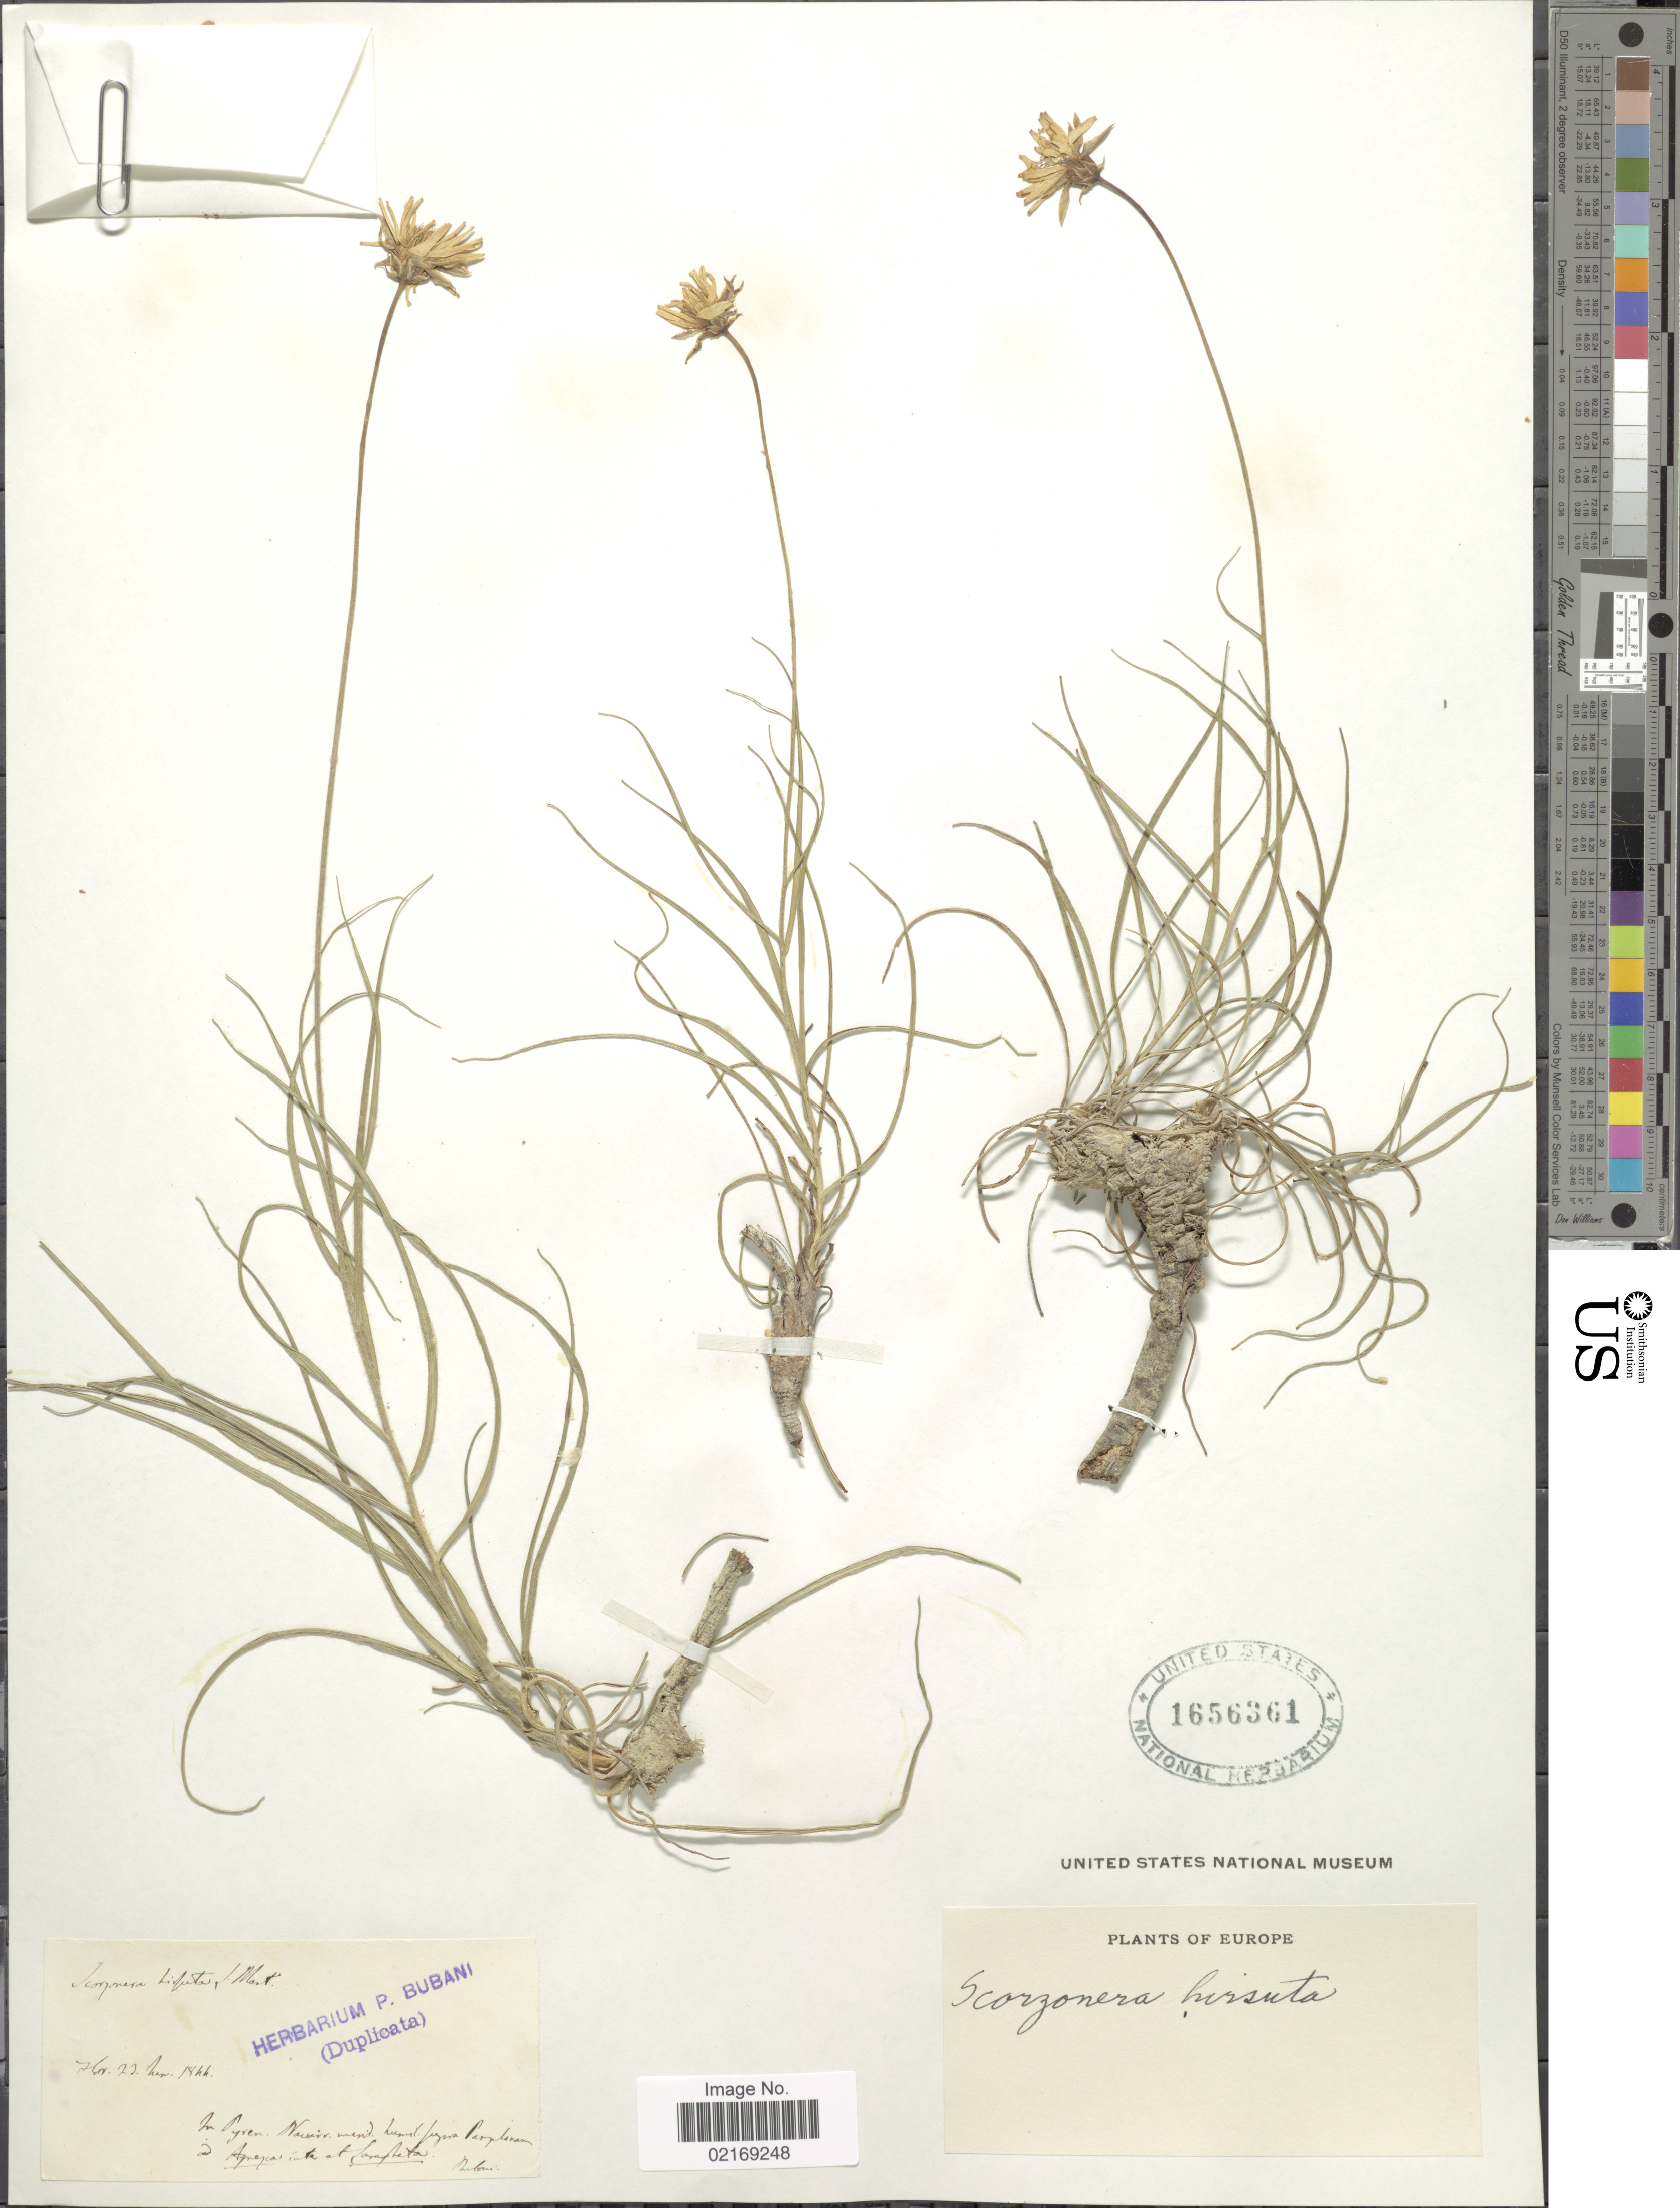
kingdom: Plantae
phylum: Tracheophyta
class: Magnoliopsida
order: Asterales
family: Asteraceae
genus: Lasiospora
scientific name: Lasiospora hirsuta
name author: (Gouan) Cass.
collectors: P. Bubani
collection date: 1844-09-23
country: Spain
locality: In Pyren. Navarr. merid. humil. supra Pamplonam ad Agregca inte al Saragteta [interpreted]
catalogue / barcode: US 1656361